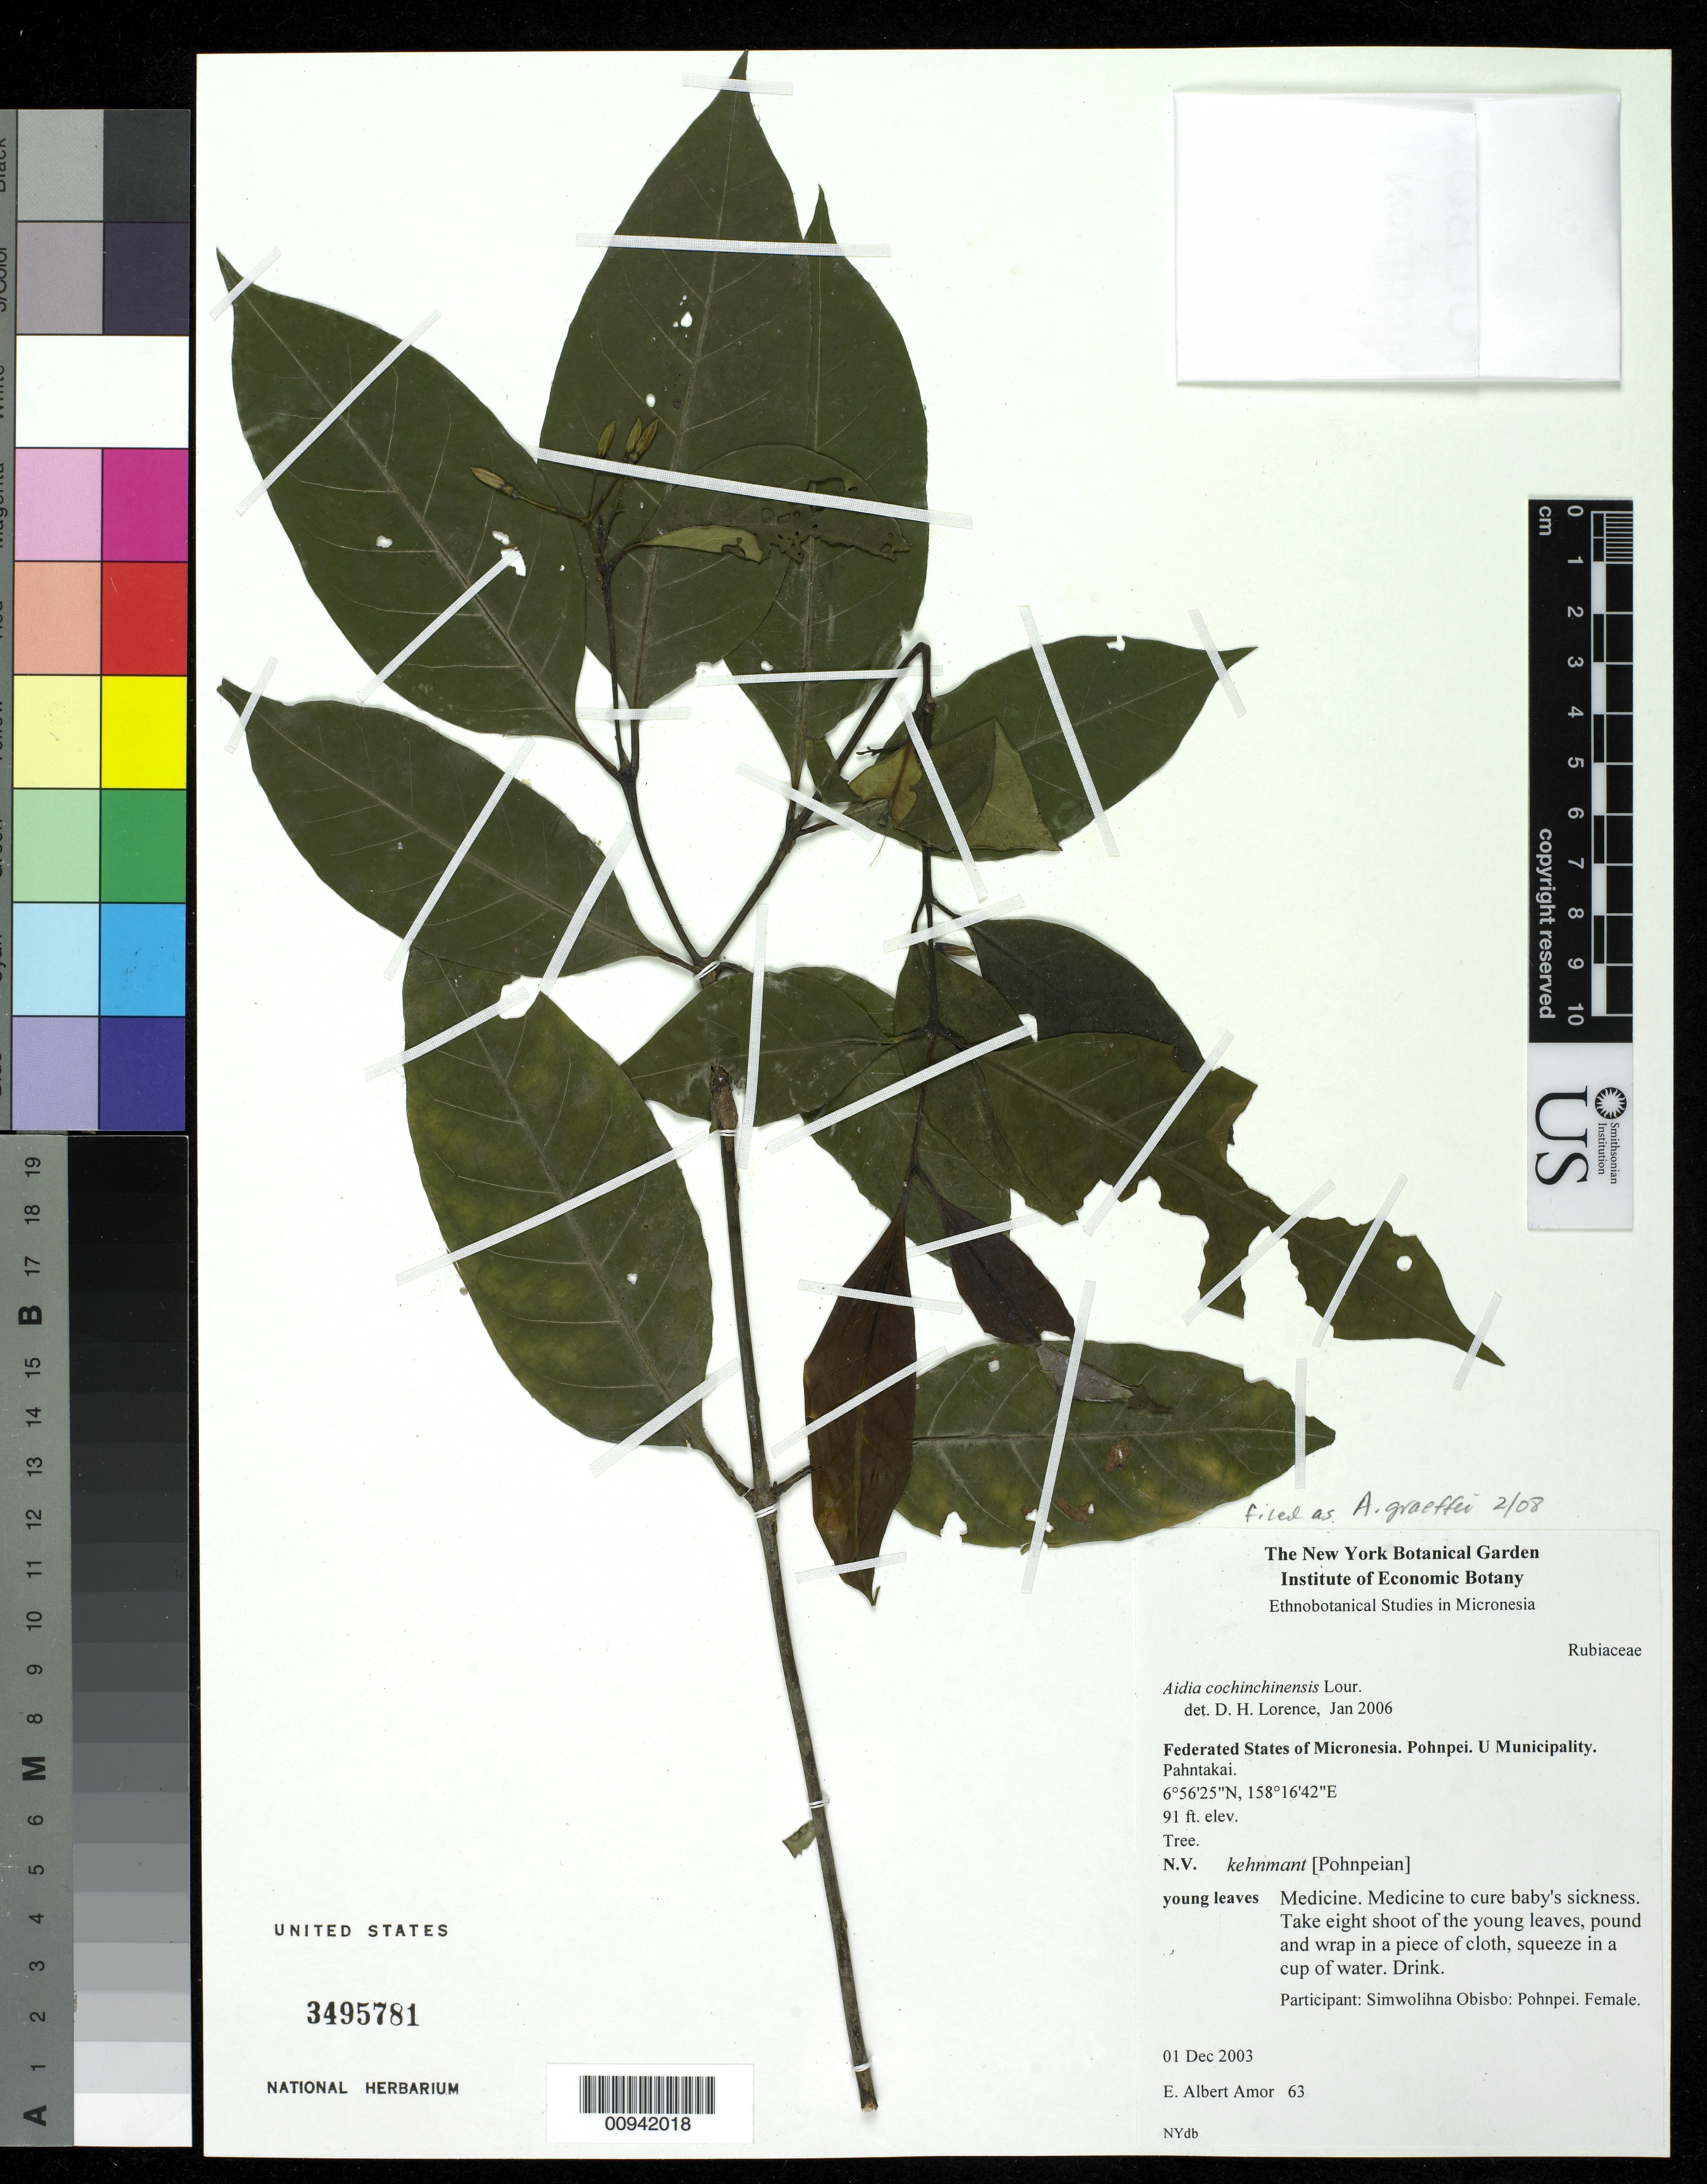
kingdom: Plantae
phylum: Tracheophyta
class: Magnoliopsida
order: Gentianales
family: Rubiaceae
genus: Aidia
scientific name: Aidia graeffei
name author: (Reinecke) Tirveng.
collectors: E. A. Amor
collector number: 63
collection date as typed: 01 Dec 2003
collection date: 2003-12-01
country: Micronesia, Federated States of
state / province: Pohnpei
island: Pohnpei [Ponape]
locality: U Municipality. Pahntakai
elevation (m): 28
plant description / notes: Copied to EBDCS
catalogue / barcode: US 3495781